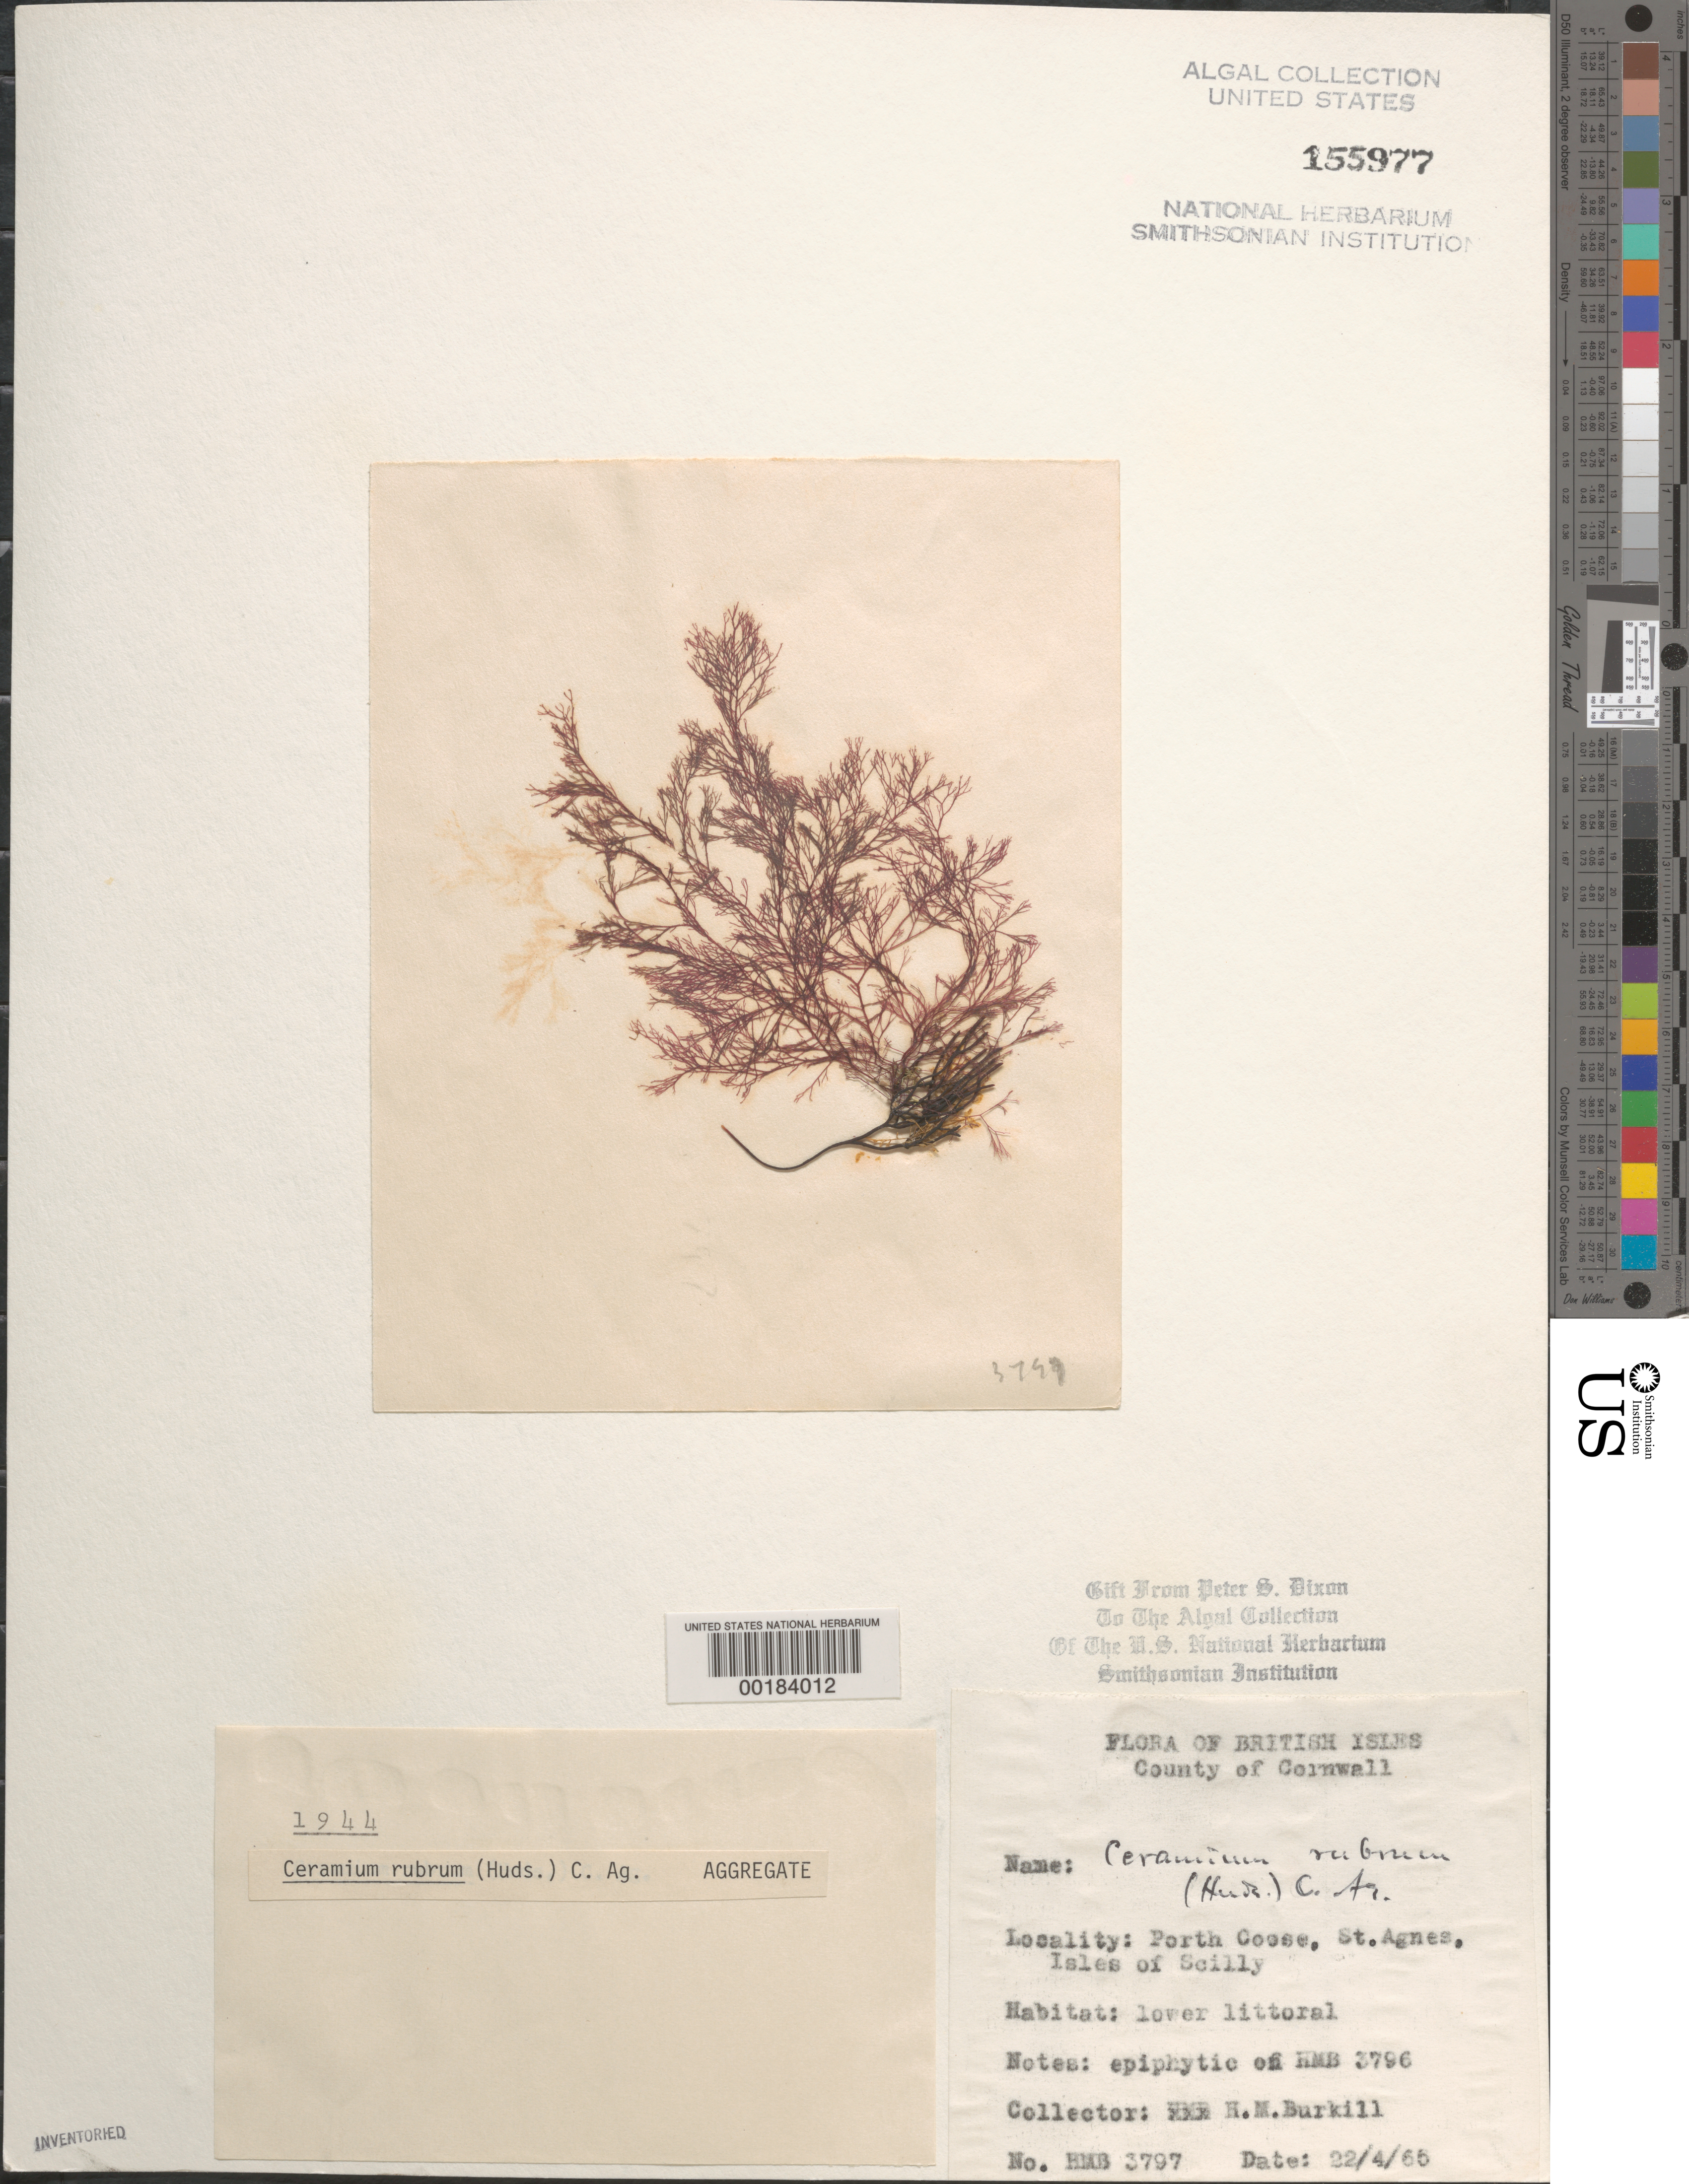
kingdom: Plantae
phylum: Rhodophyta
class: Florideophyceae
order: Ceramiales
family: Ceramiaceae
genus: Ceramium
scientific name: Ceramium rubrum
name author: C. Agardh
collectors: H. M. Burkill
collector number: HMB 3797, PSD 1944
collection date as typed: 22 Apr 1965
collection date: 1965-04-22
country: United Kingdom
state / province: England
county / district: Council of the Isles of Scilly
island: St. Agnes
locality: Porth Coose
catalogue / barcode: US 155977